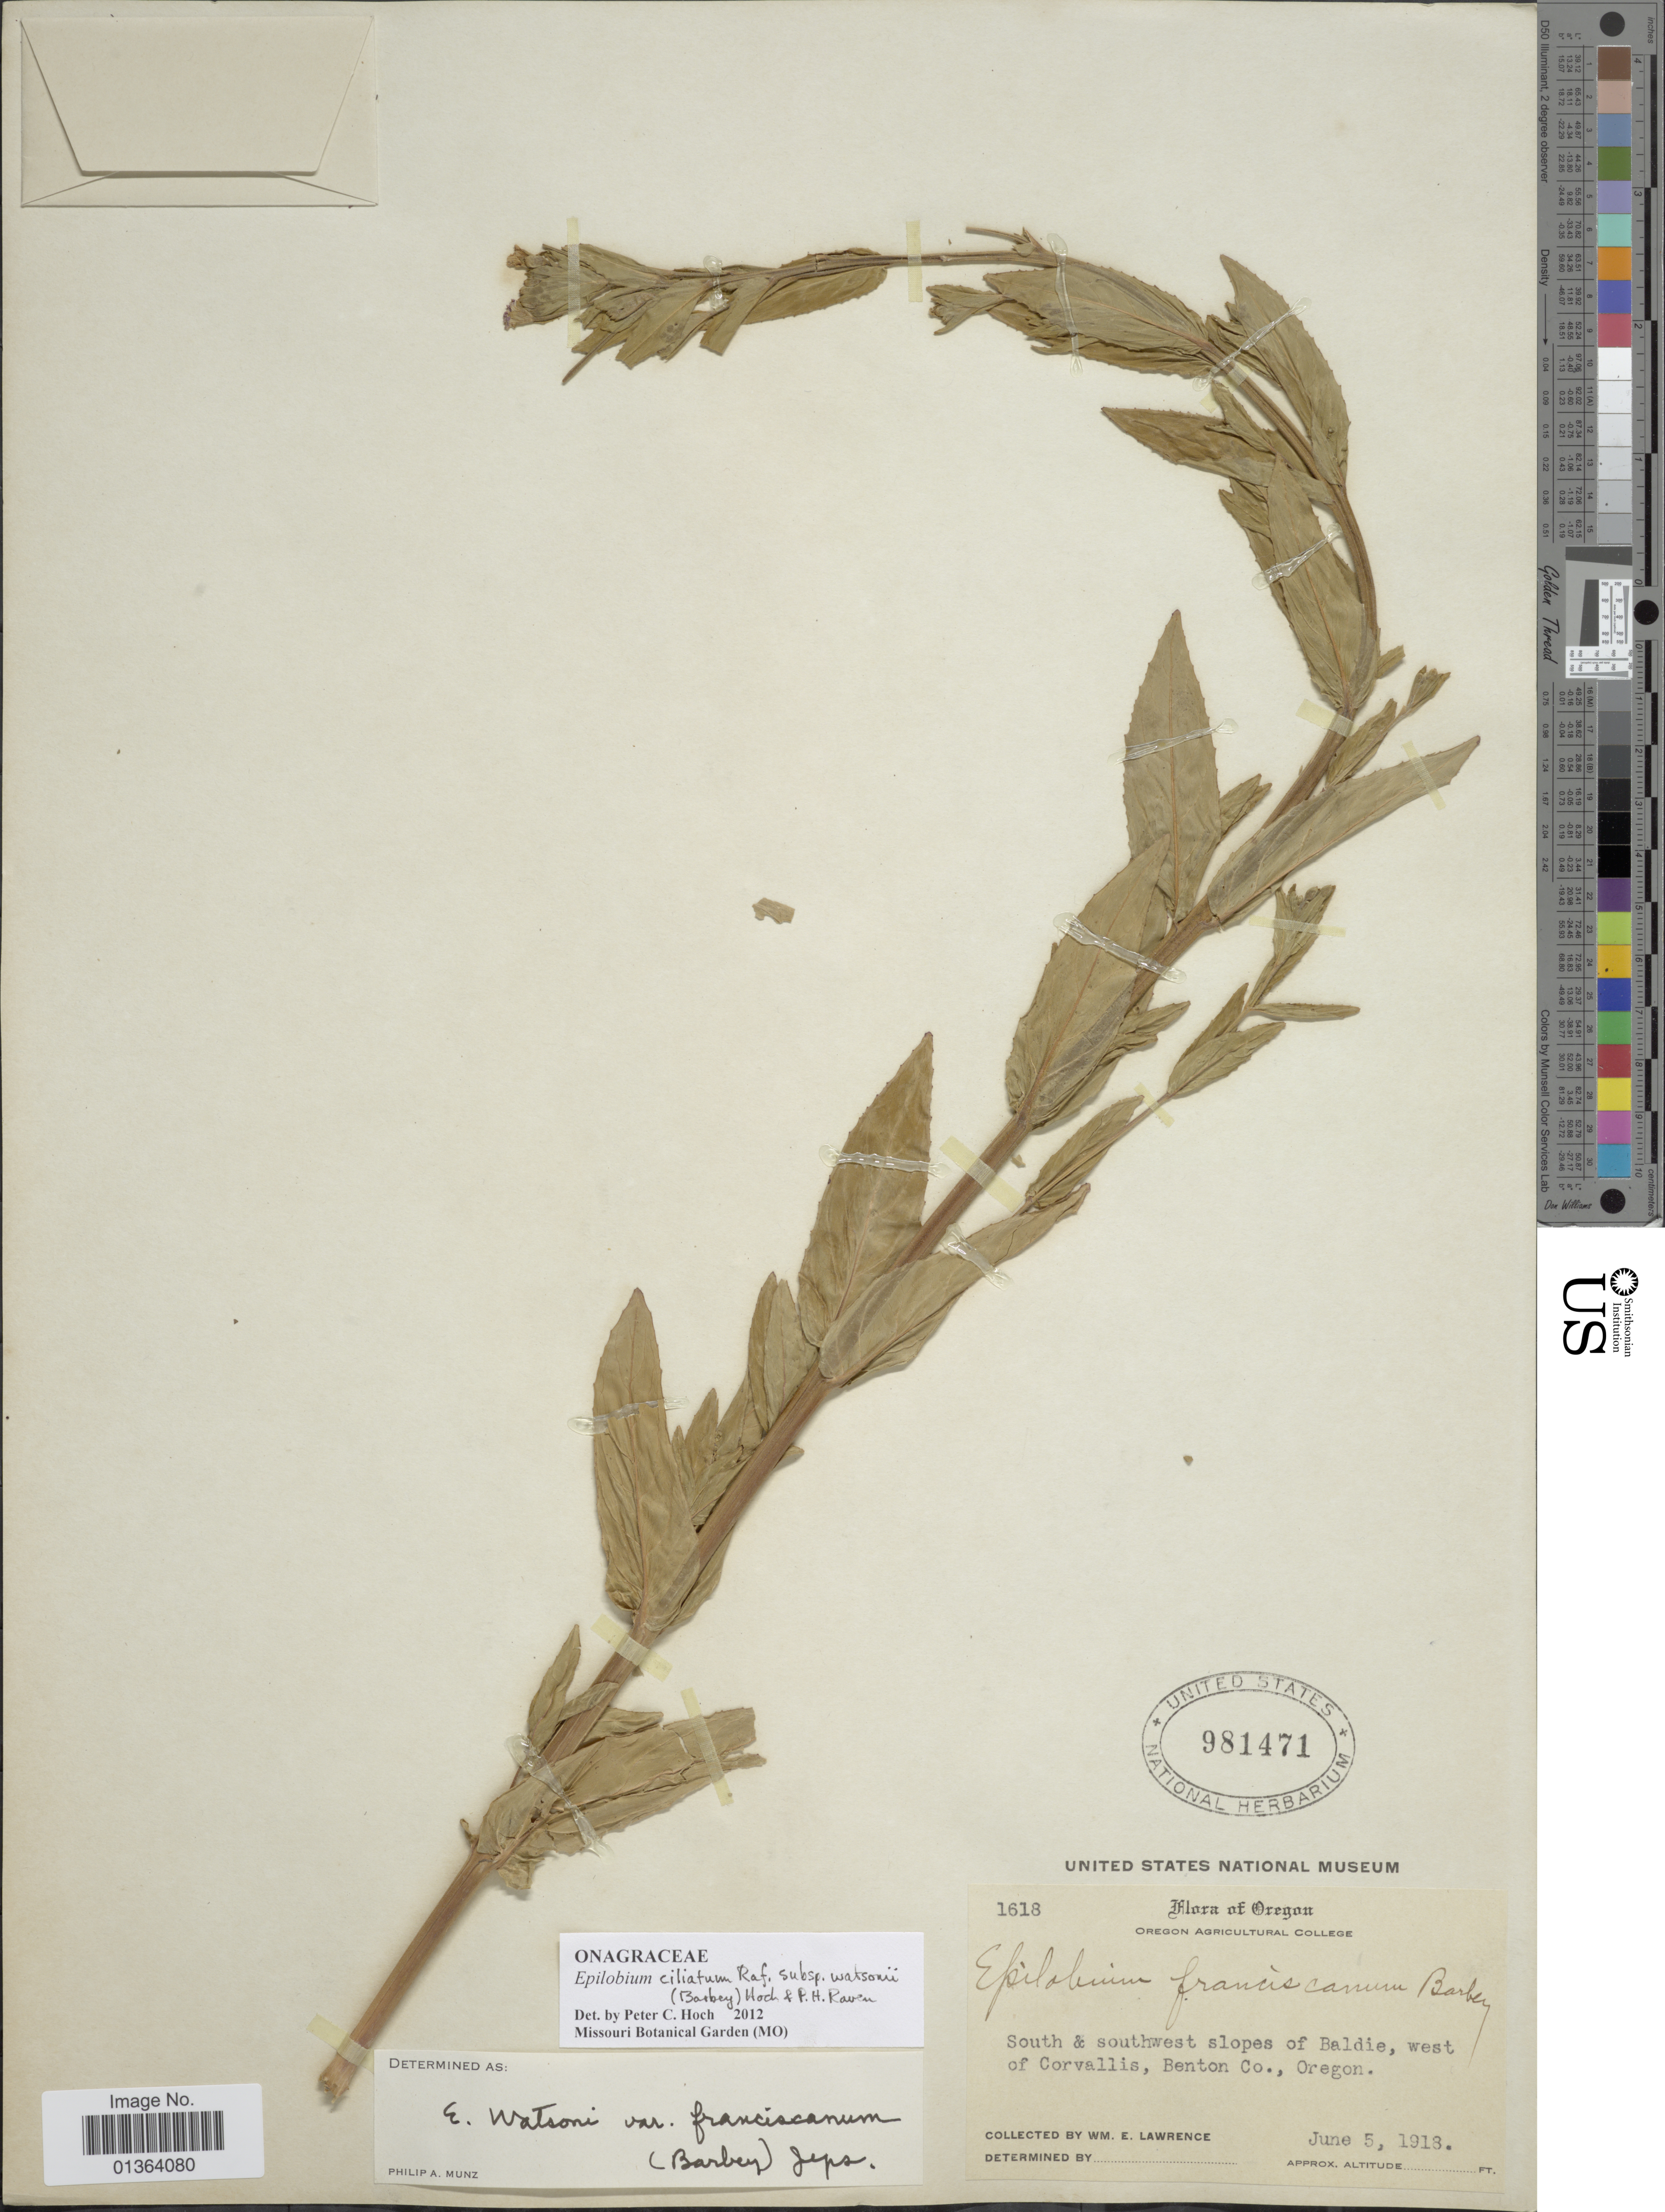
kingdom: Plantae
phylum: Tracheophyta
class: Magnoliopsida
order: Myrtales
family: Onagraceae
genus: Epilobium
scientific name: Epilobium ciliatum subsp. watsonii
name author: (Barbey) Hoch & P.H. Raven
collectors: W. Lawrence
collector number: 1618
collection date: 1918-06-05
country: United States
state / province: Oregon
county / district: Benton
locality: South & southwest slopes of Baldie, west of Corvallis, Benton Co.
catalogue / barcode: US 981471